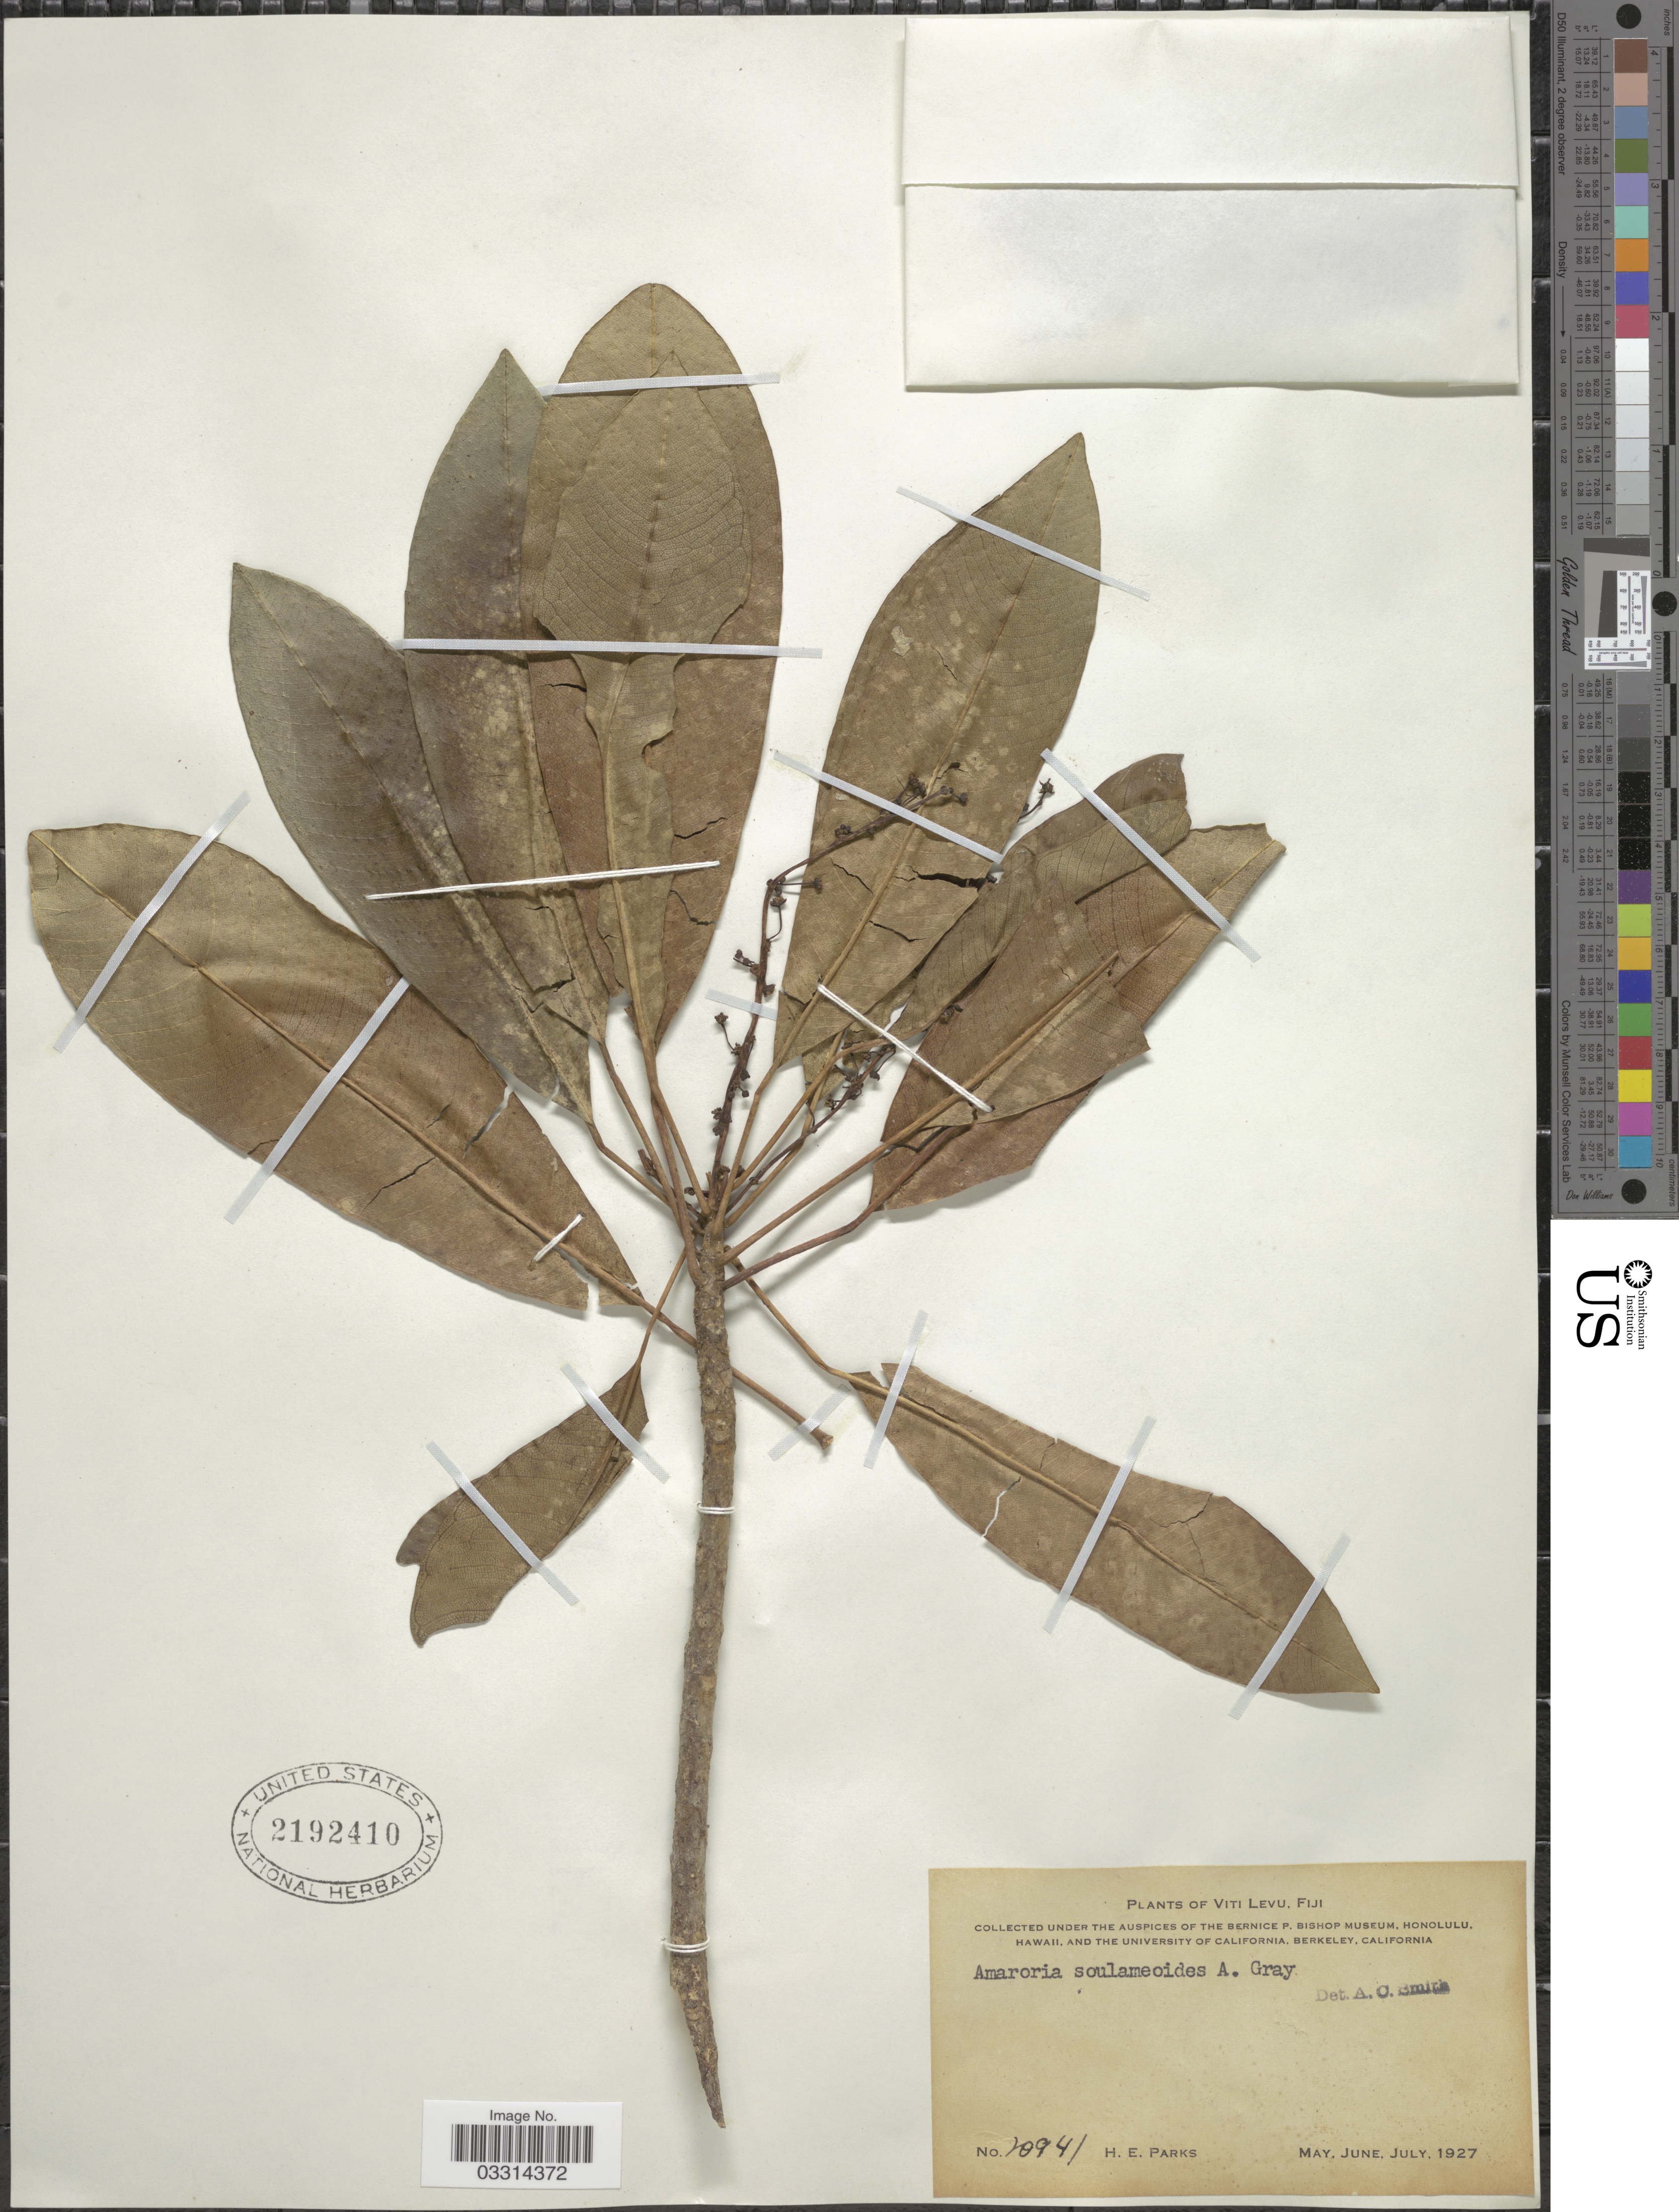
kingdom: Plantae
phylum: Tracheophyta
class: Magnoliopsida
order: Sapindales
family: Simaroubaceae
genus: Soulamea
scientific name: Soulamea soulameoides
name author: (A. Gray) Noot.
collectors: H. E. Parks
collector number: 20941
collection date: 1927-05/1927-07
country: Fiji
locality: Viti Levu.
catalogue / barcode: US 2192410